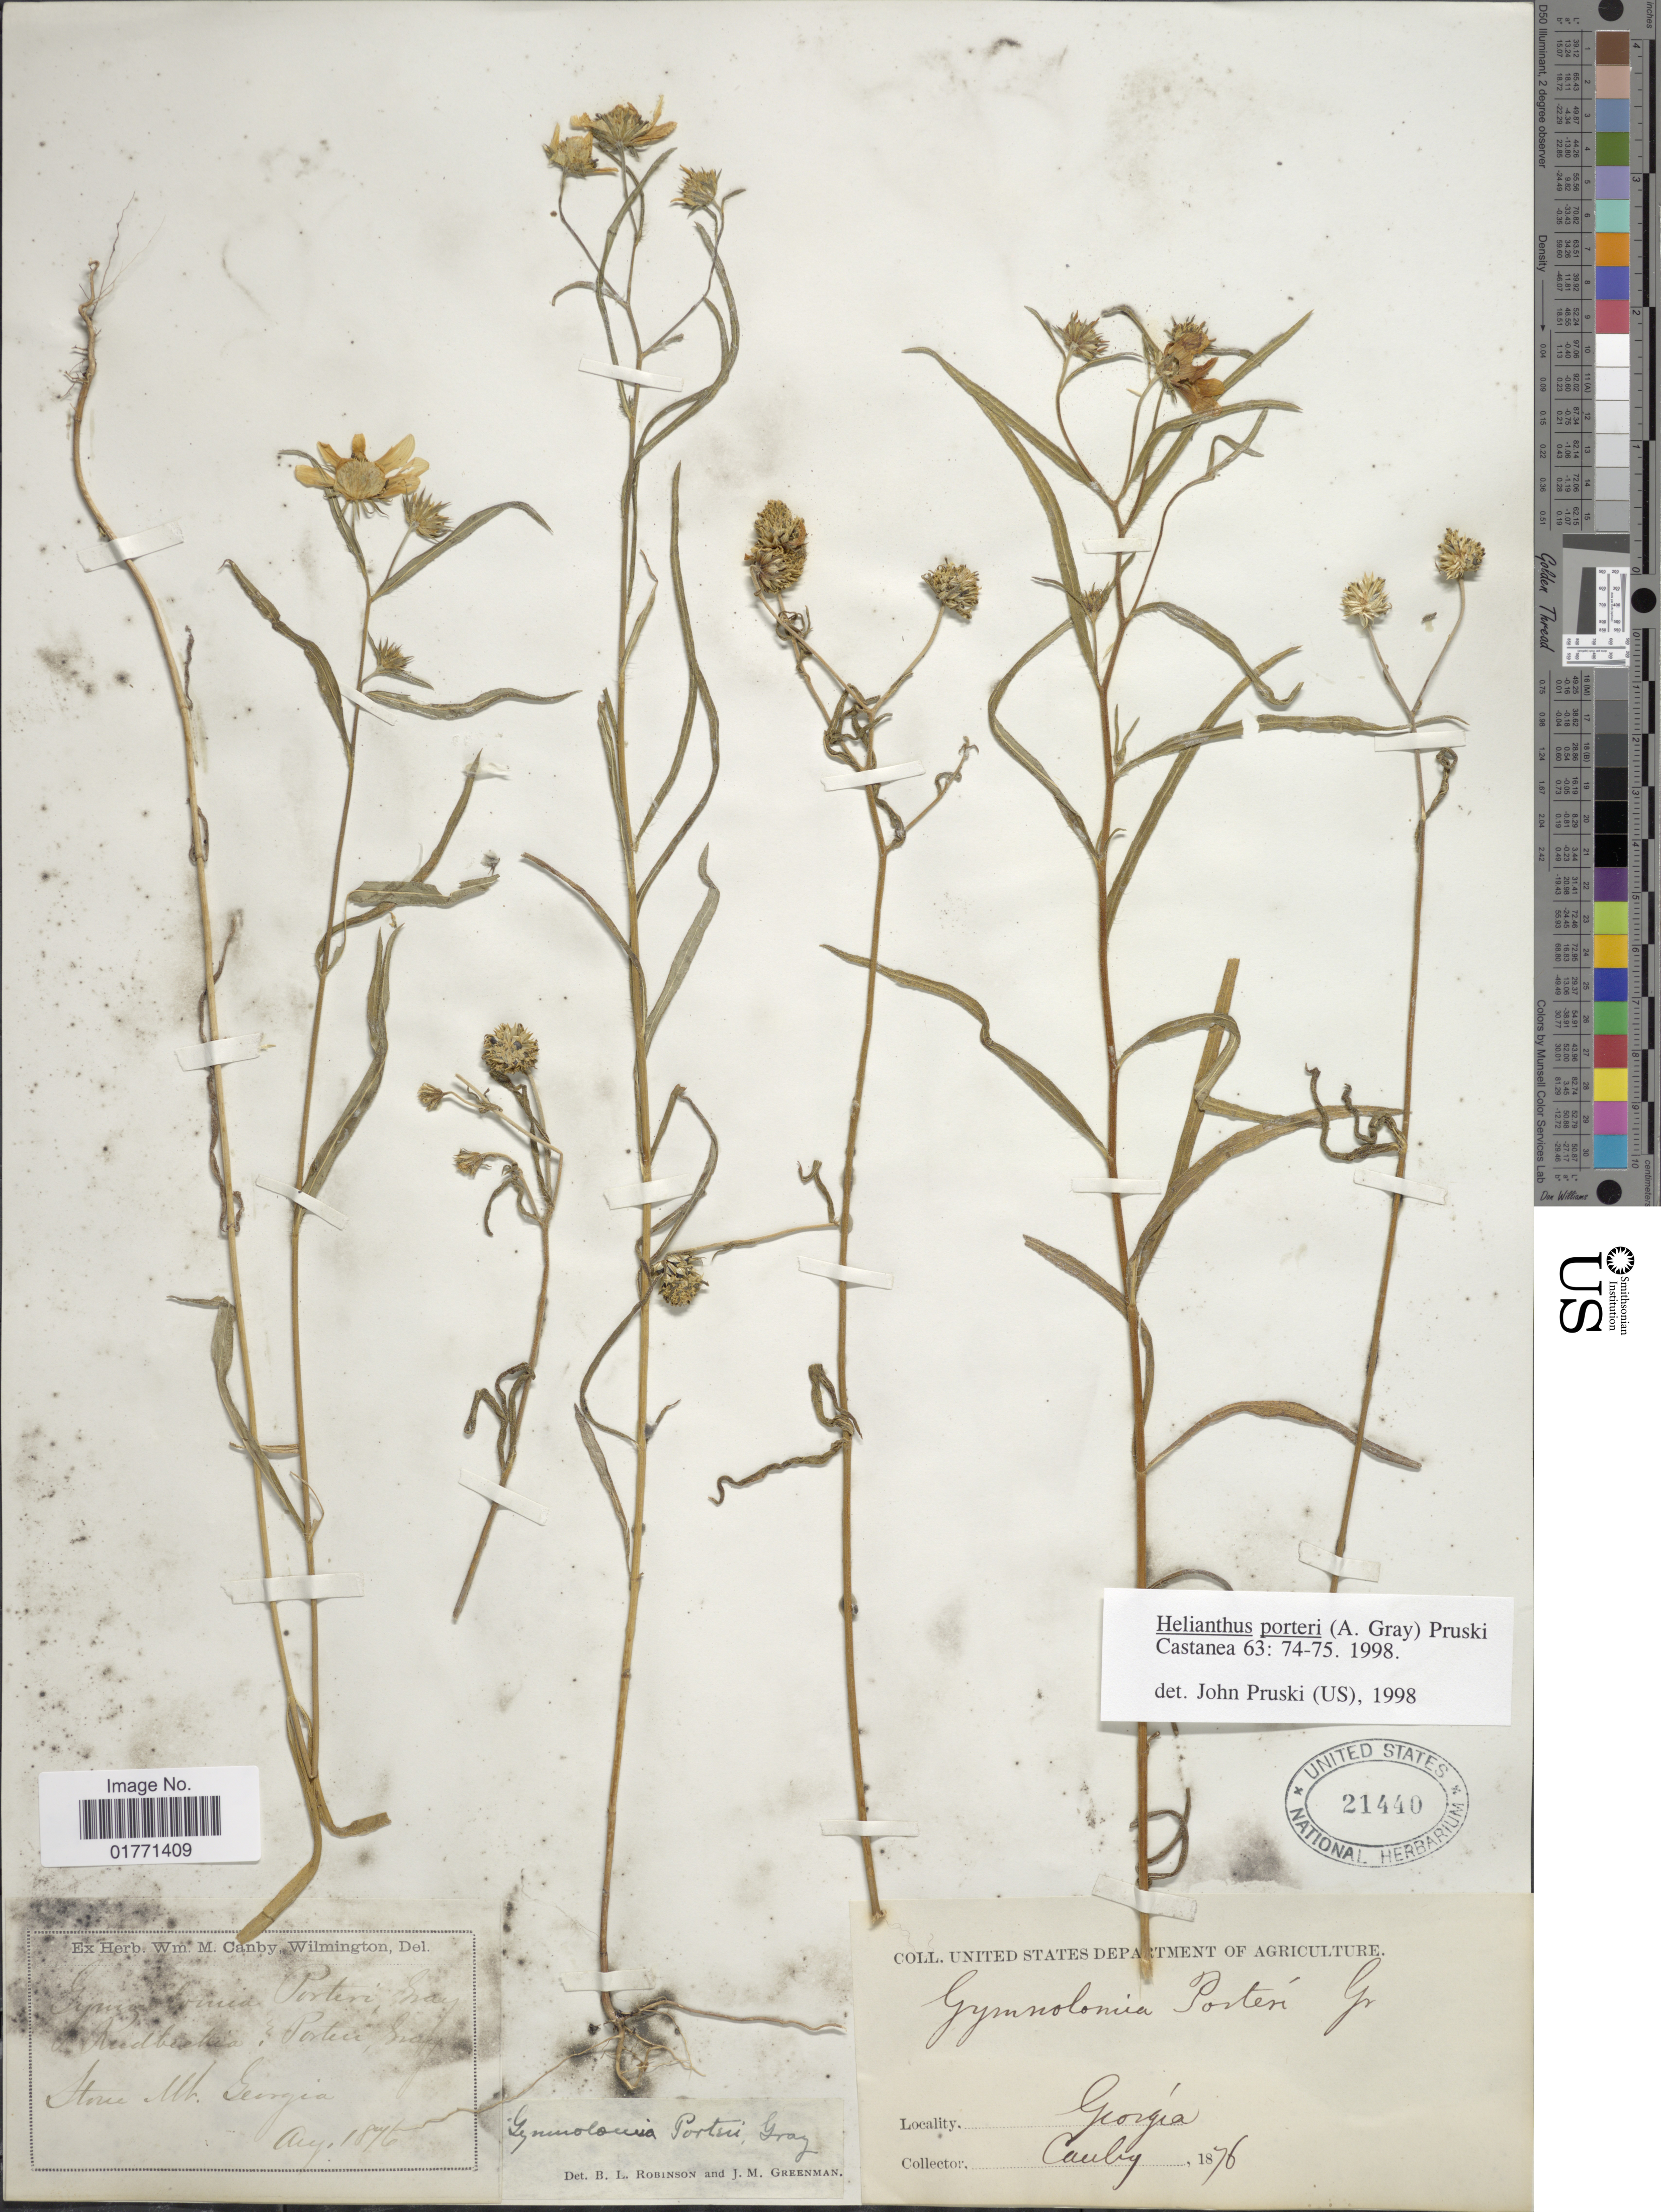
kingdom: Plantae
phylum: Tracheophyta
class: Magnoliopsida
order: Asterales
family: Asteraceae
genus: Helianthus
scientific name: Helianthus porteri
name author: (A. Gray) Pruski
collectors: W. M. Canby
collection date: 1876-08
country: United States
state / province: Georgia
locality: Stone Mt.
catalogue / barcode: US 21440